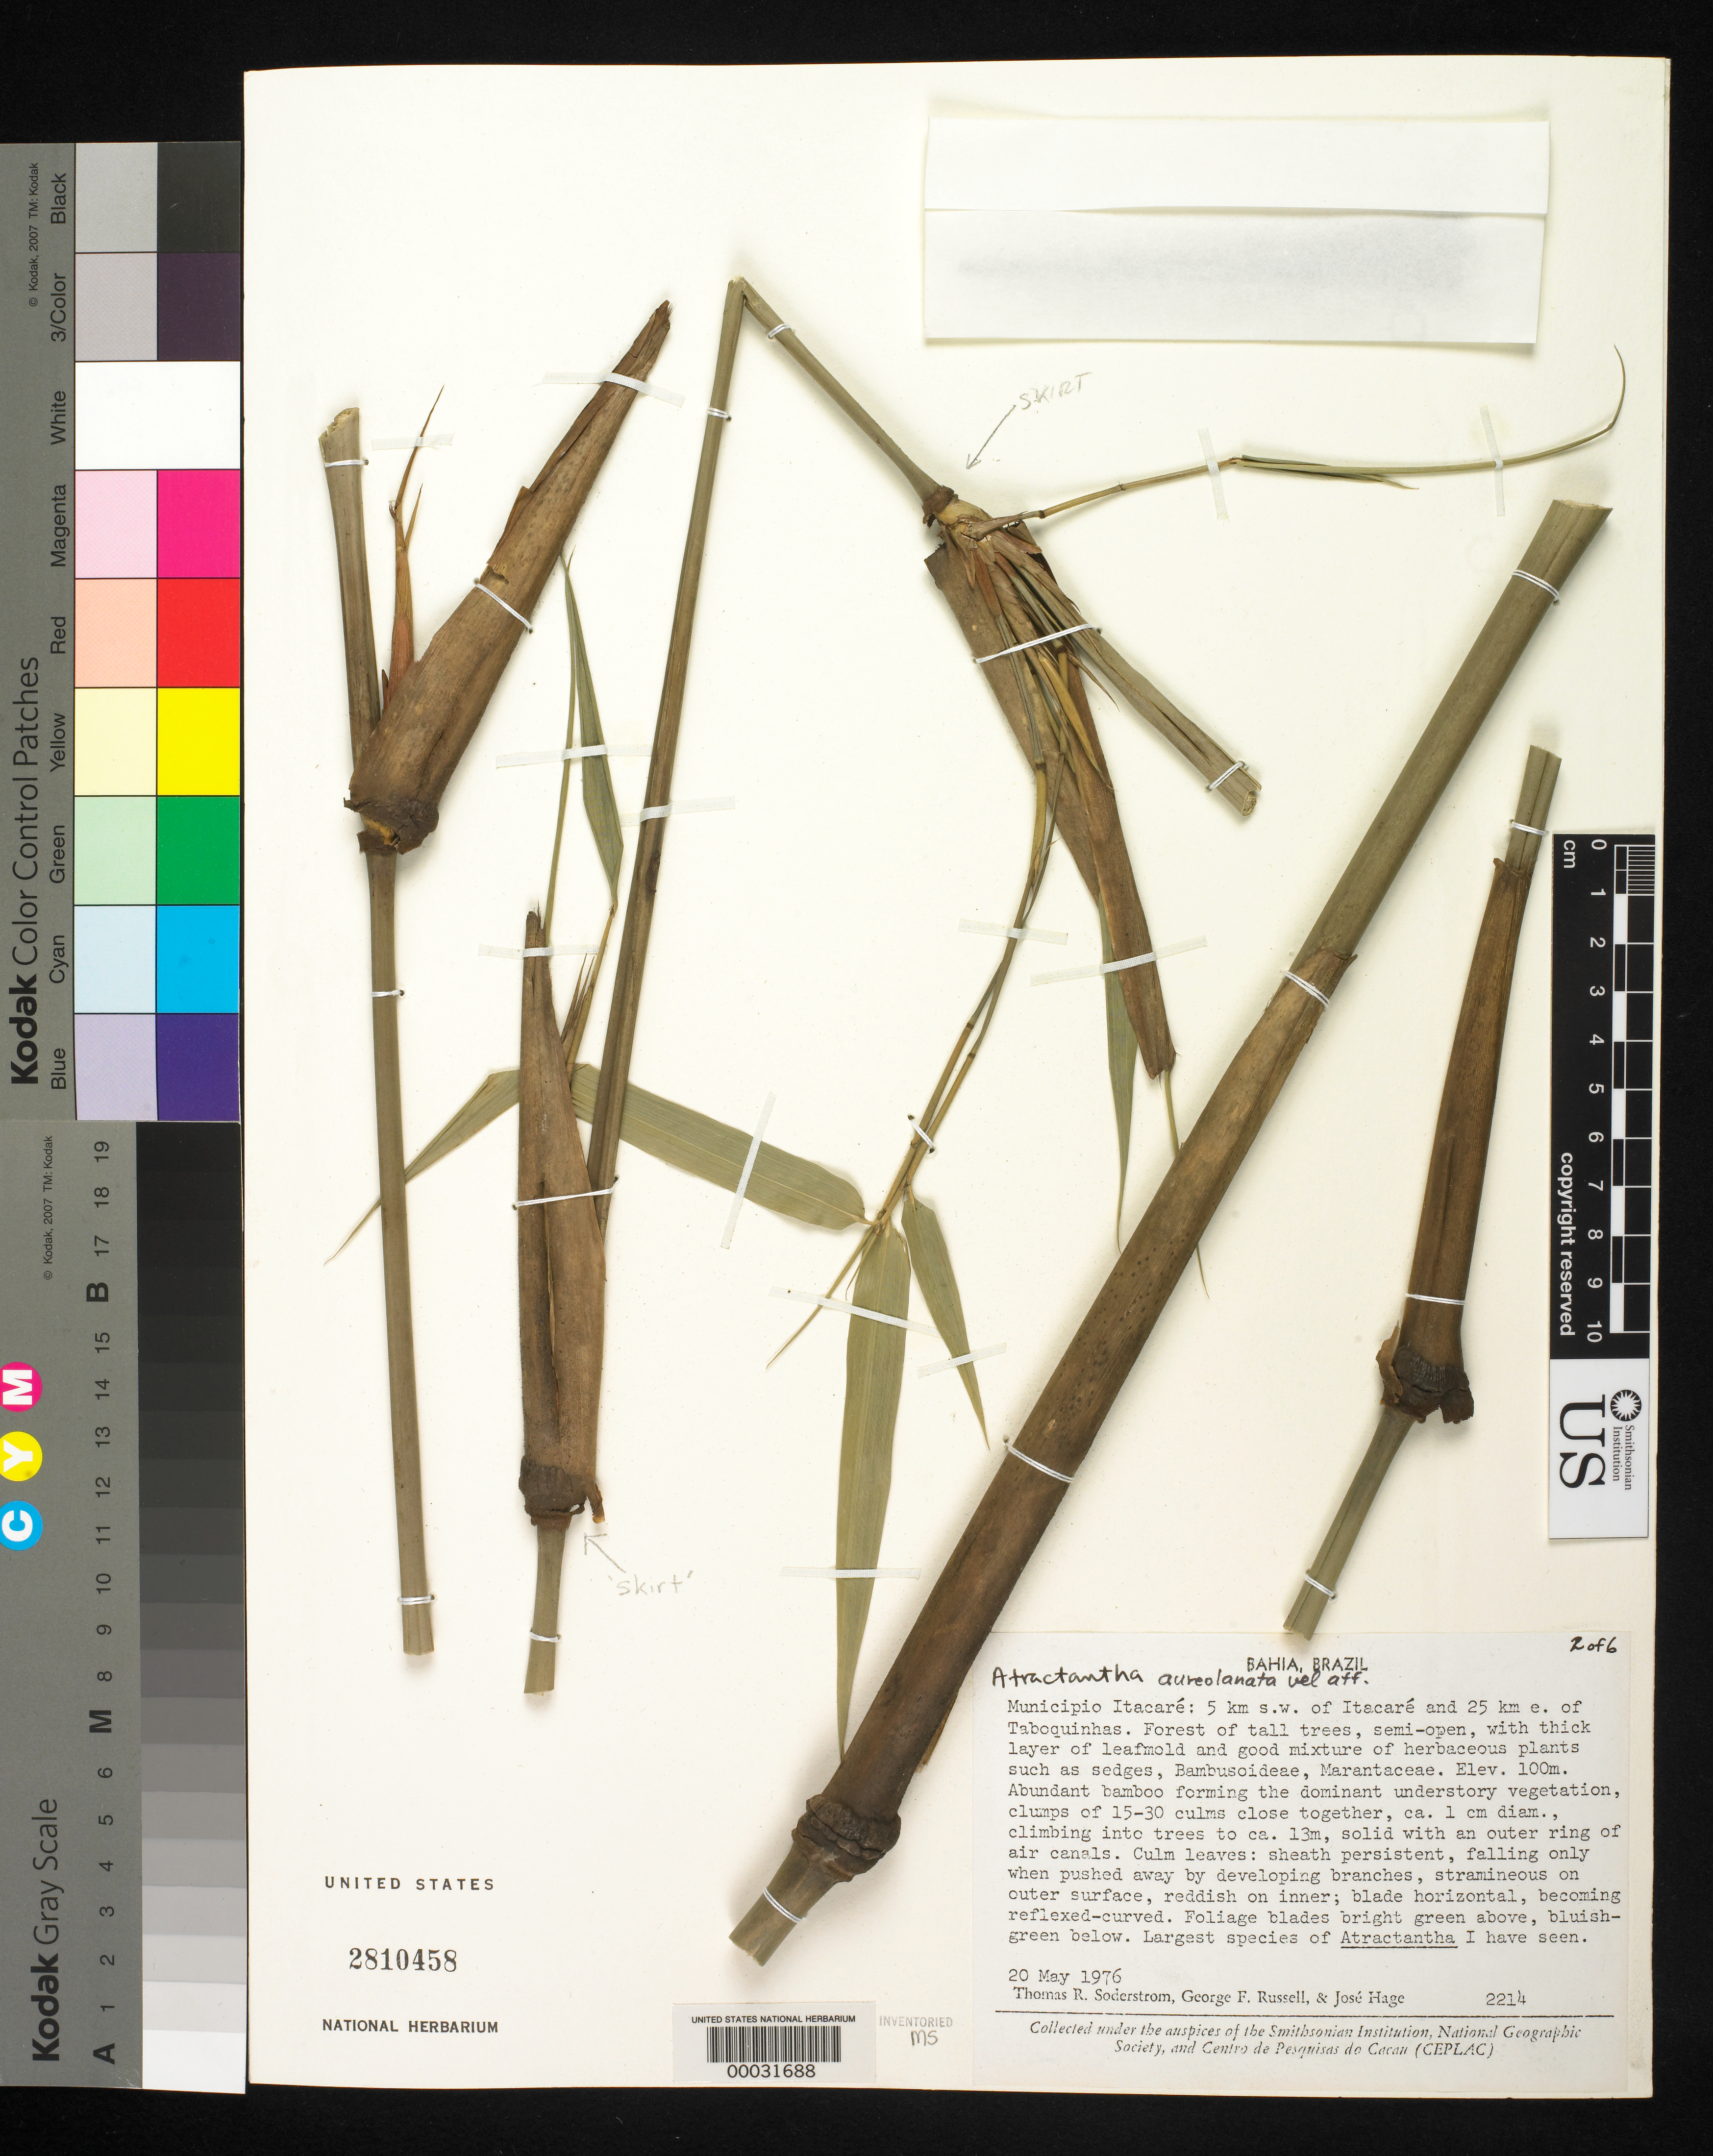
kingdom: Plantae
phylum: Tracheophyta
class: Liliopsida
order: Poales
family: Poaceae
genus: Atractantha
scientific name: Atractantha aureolanata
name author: Judz.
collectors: T. R. Soderstrom, G. Russell & J. Hage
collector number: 2214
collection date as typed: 20 May 1976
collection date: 1976-05-20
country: Brazil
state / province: Bahia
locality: Itacare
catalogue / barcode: US 2810458